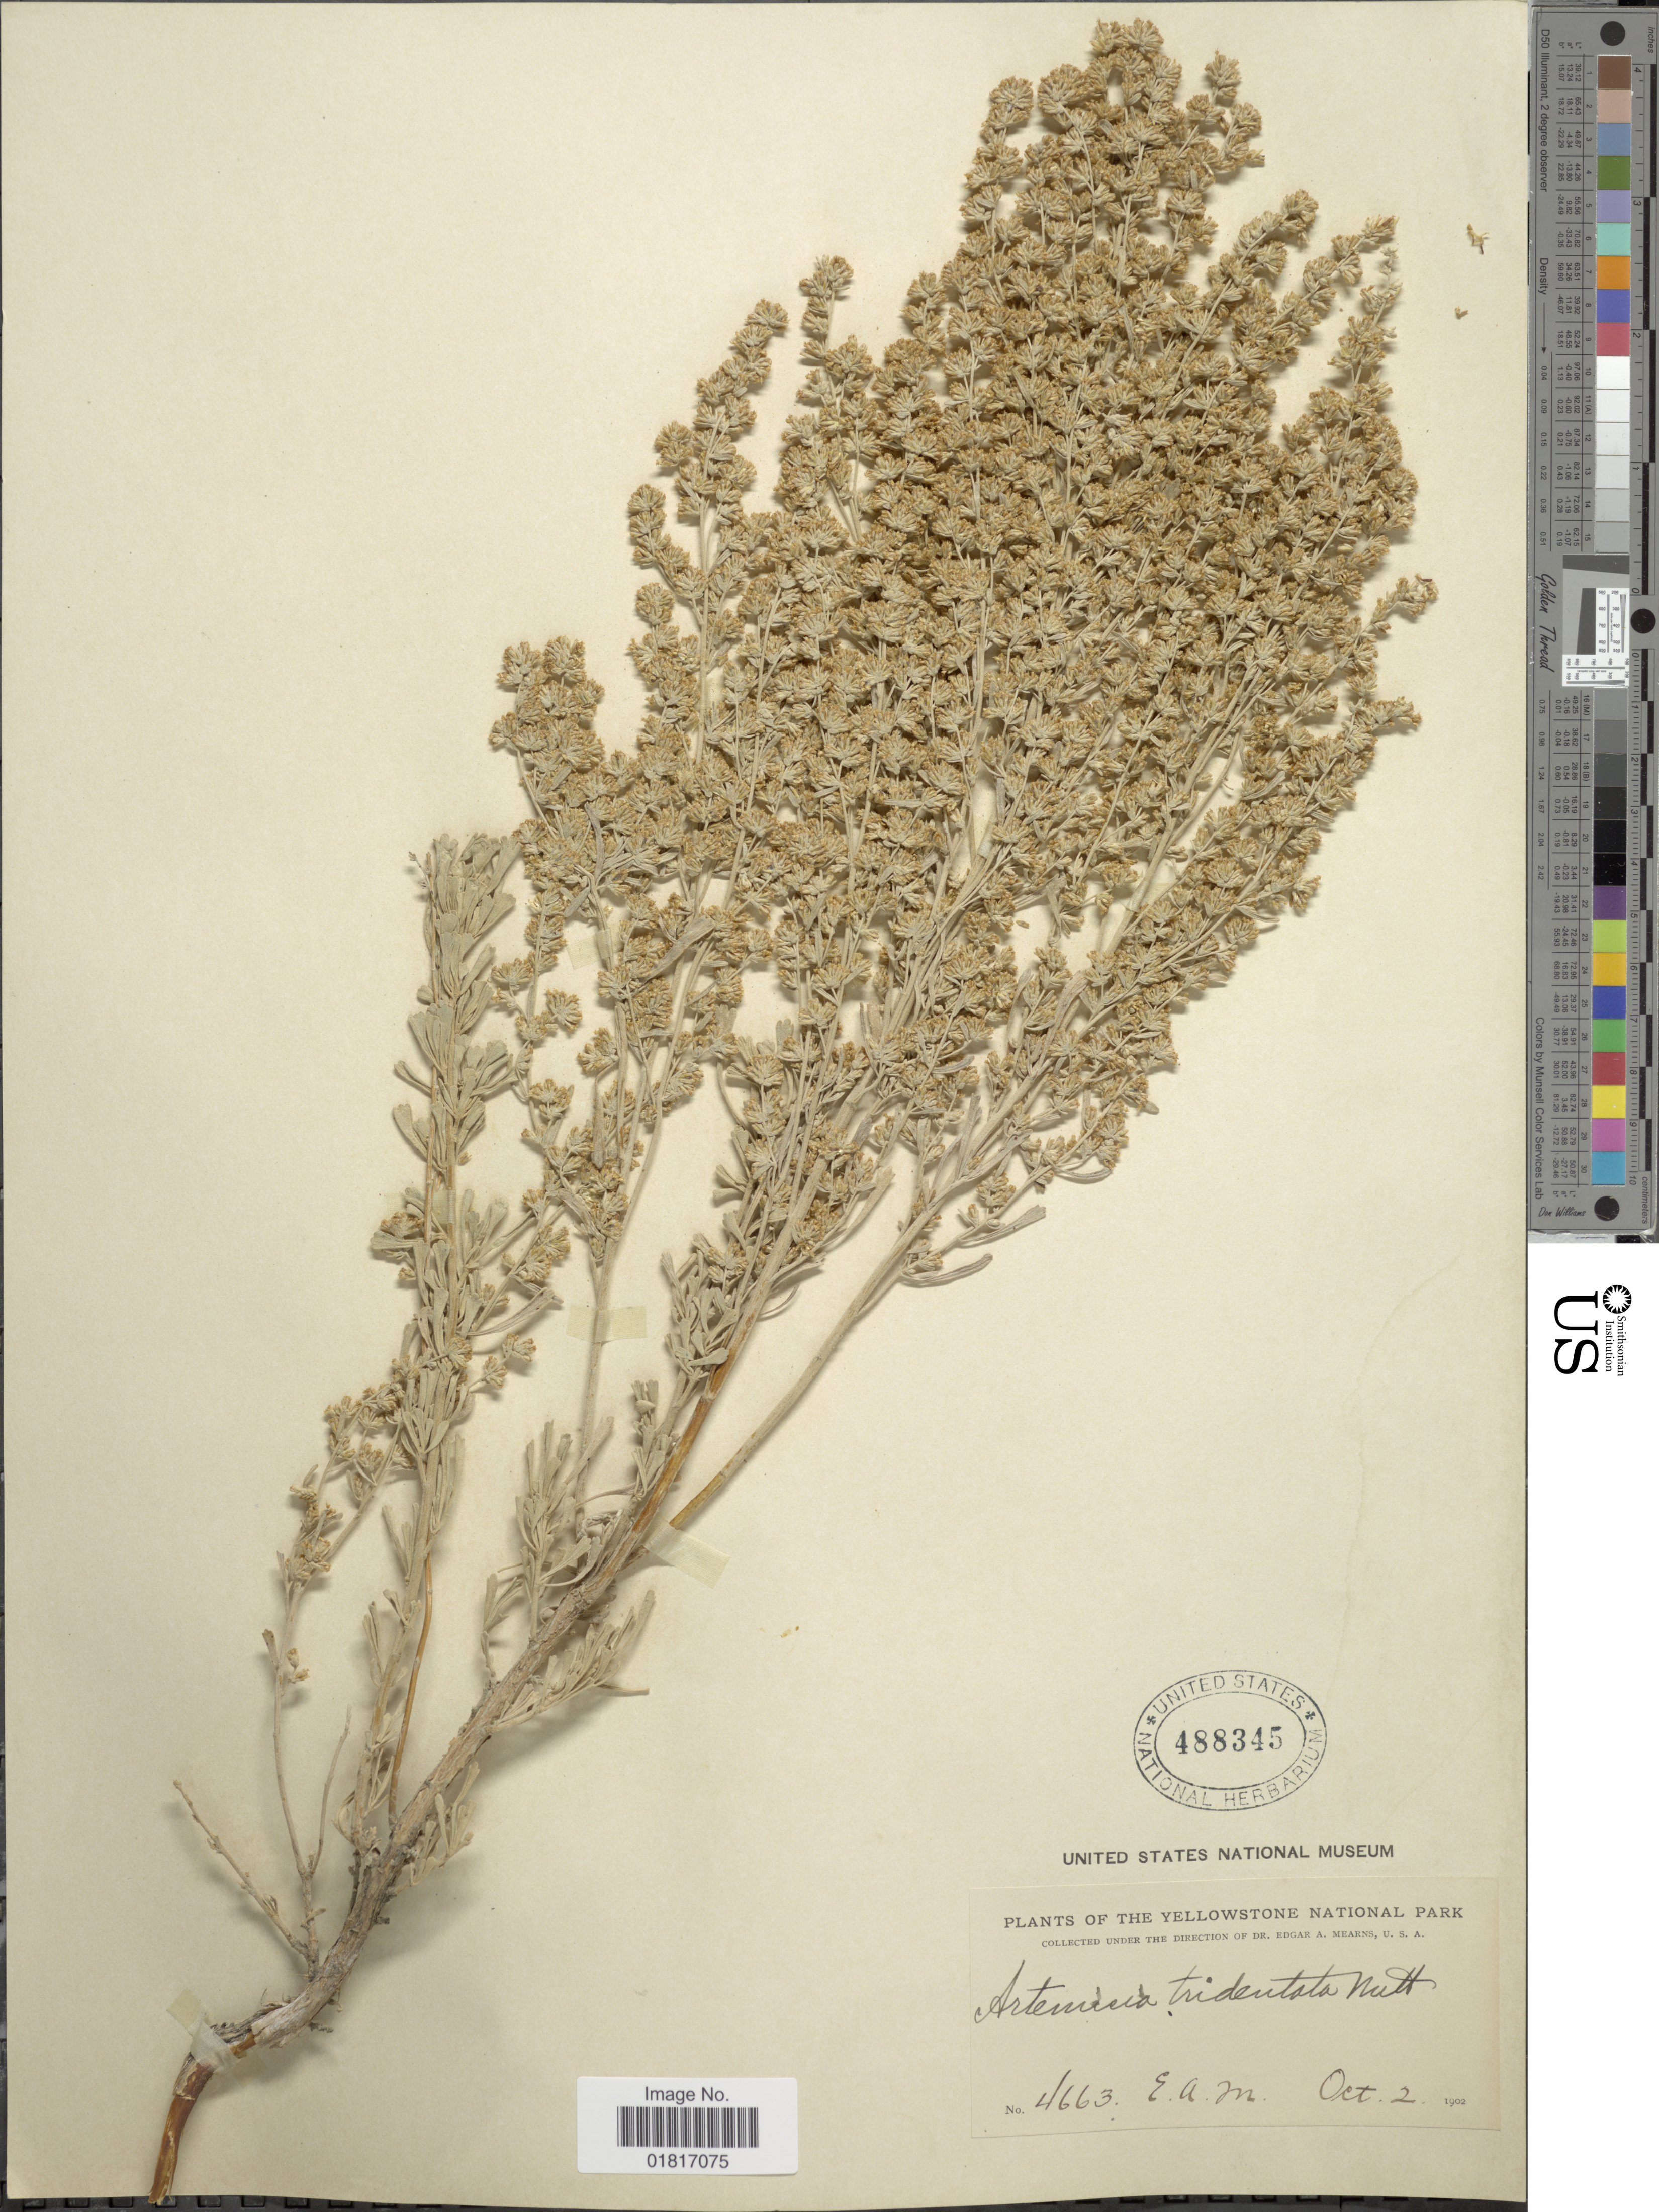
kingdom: Plantae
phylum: Tracheophyta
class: Magnoliopsida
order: Asterales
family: Asteraceae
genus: Artemisia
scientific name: Artemisia tridentata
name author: Nutt.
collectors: E. A. Mearns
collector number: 4663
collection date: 1902-10-02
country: United States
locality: The Yellowstone National Park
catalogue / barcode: US 488345